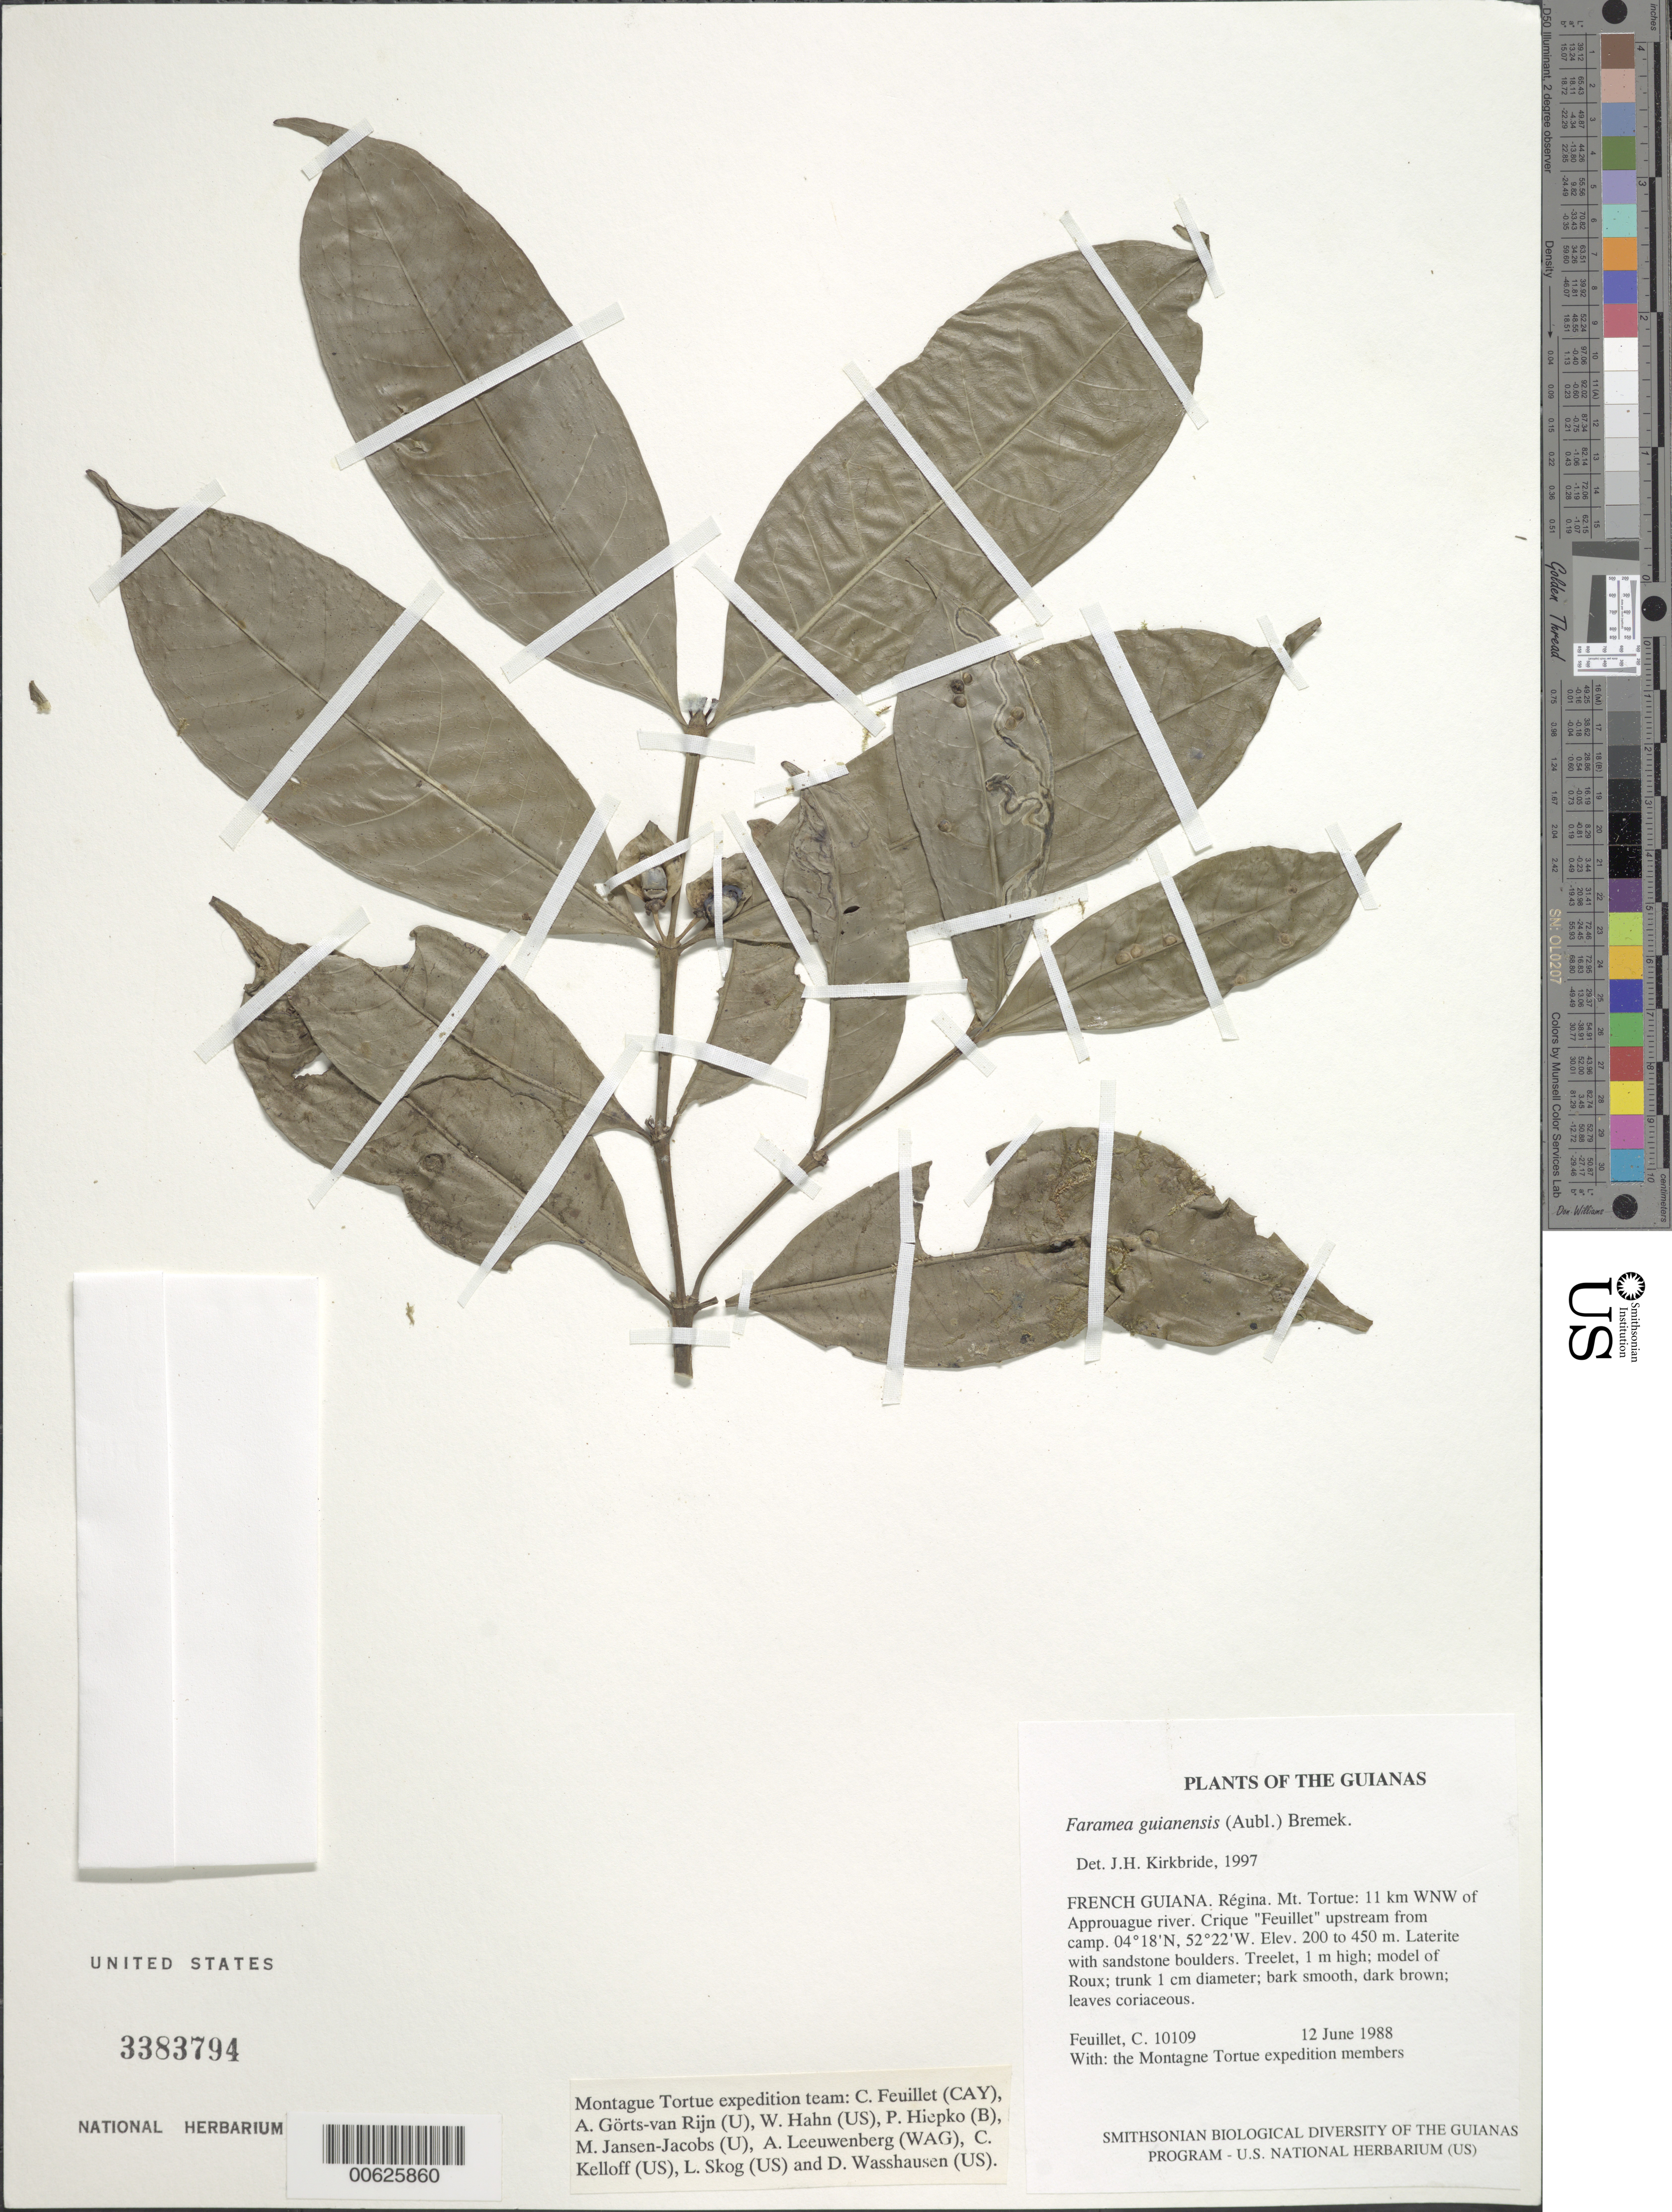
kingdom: Plantae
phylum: Tracheophyta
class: Magnoliopsida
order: Gentianales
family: Rubiaceae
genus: Faramea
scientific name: Faramea guianensis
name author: (Aubl.) Bremek.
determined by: Kirkbride, J. H.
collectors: C. Feuillet & Montagne Torte Exped. members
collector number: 10109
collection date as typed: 12 June 1988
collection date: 1988-06-12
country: French Guiana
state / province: Cayenne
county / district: Regina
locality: Mt. Tortue: 11 km WNW of Approuague river. Crique "Feuillet" upstream from camp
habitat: Laterite with sandstone boulders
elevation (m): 200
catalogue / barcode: US 3383794